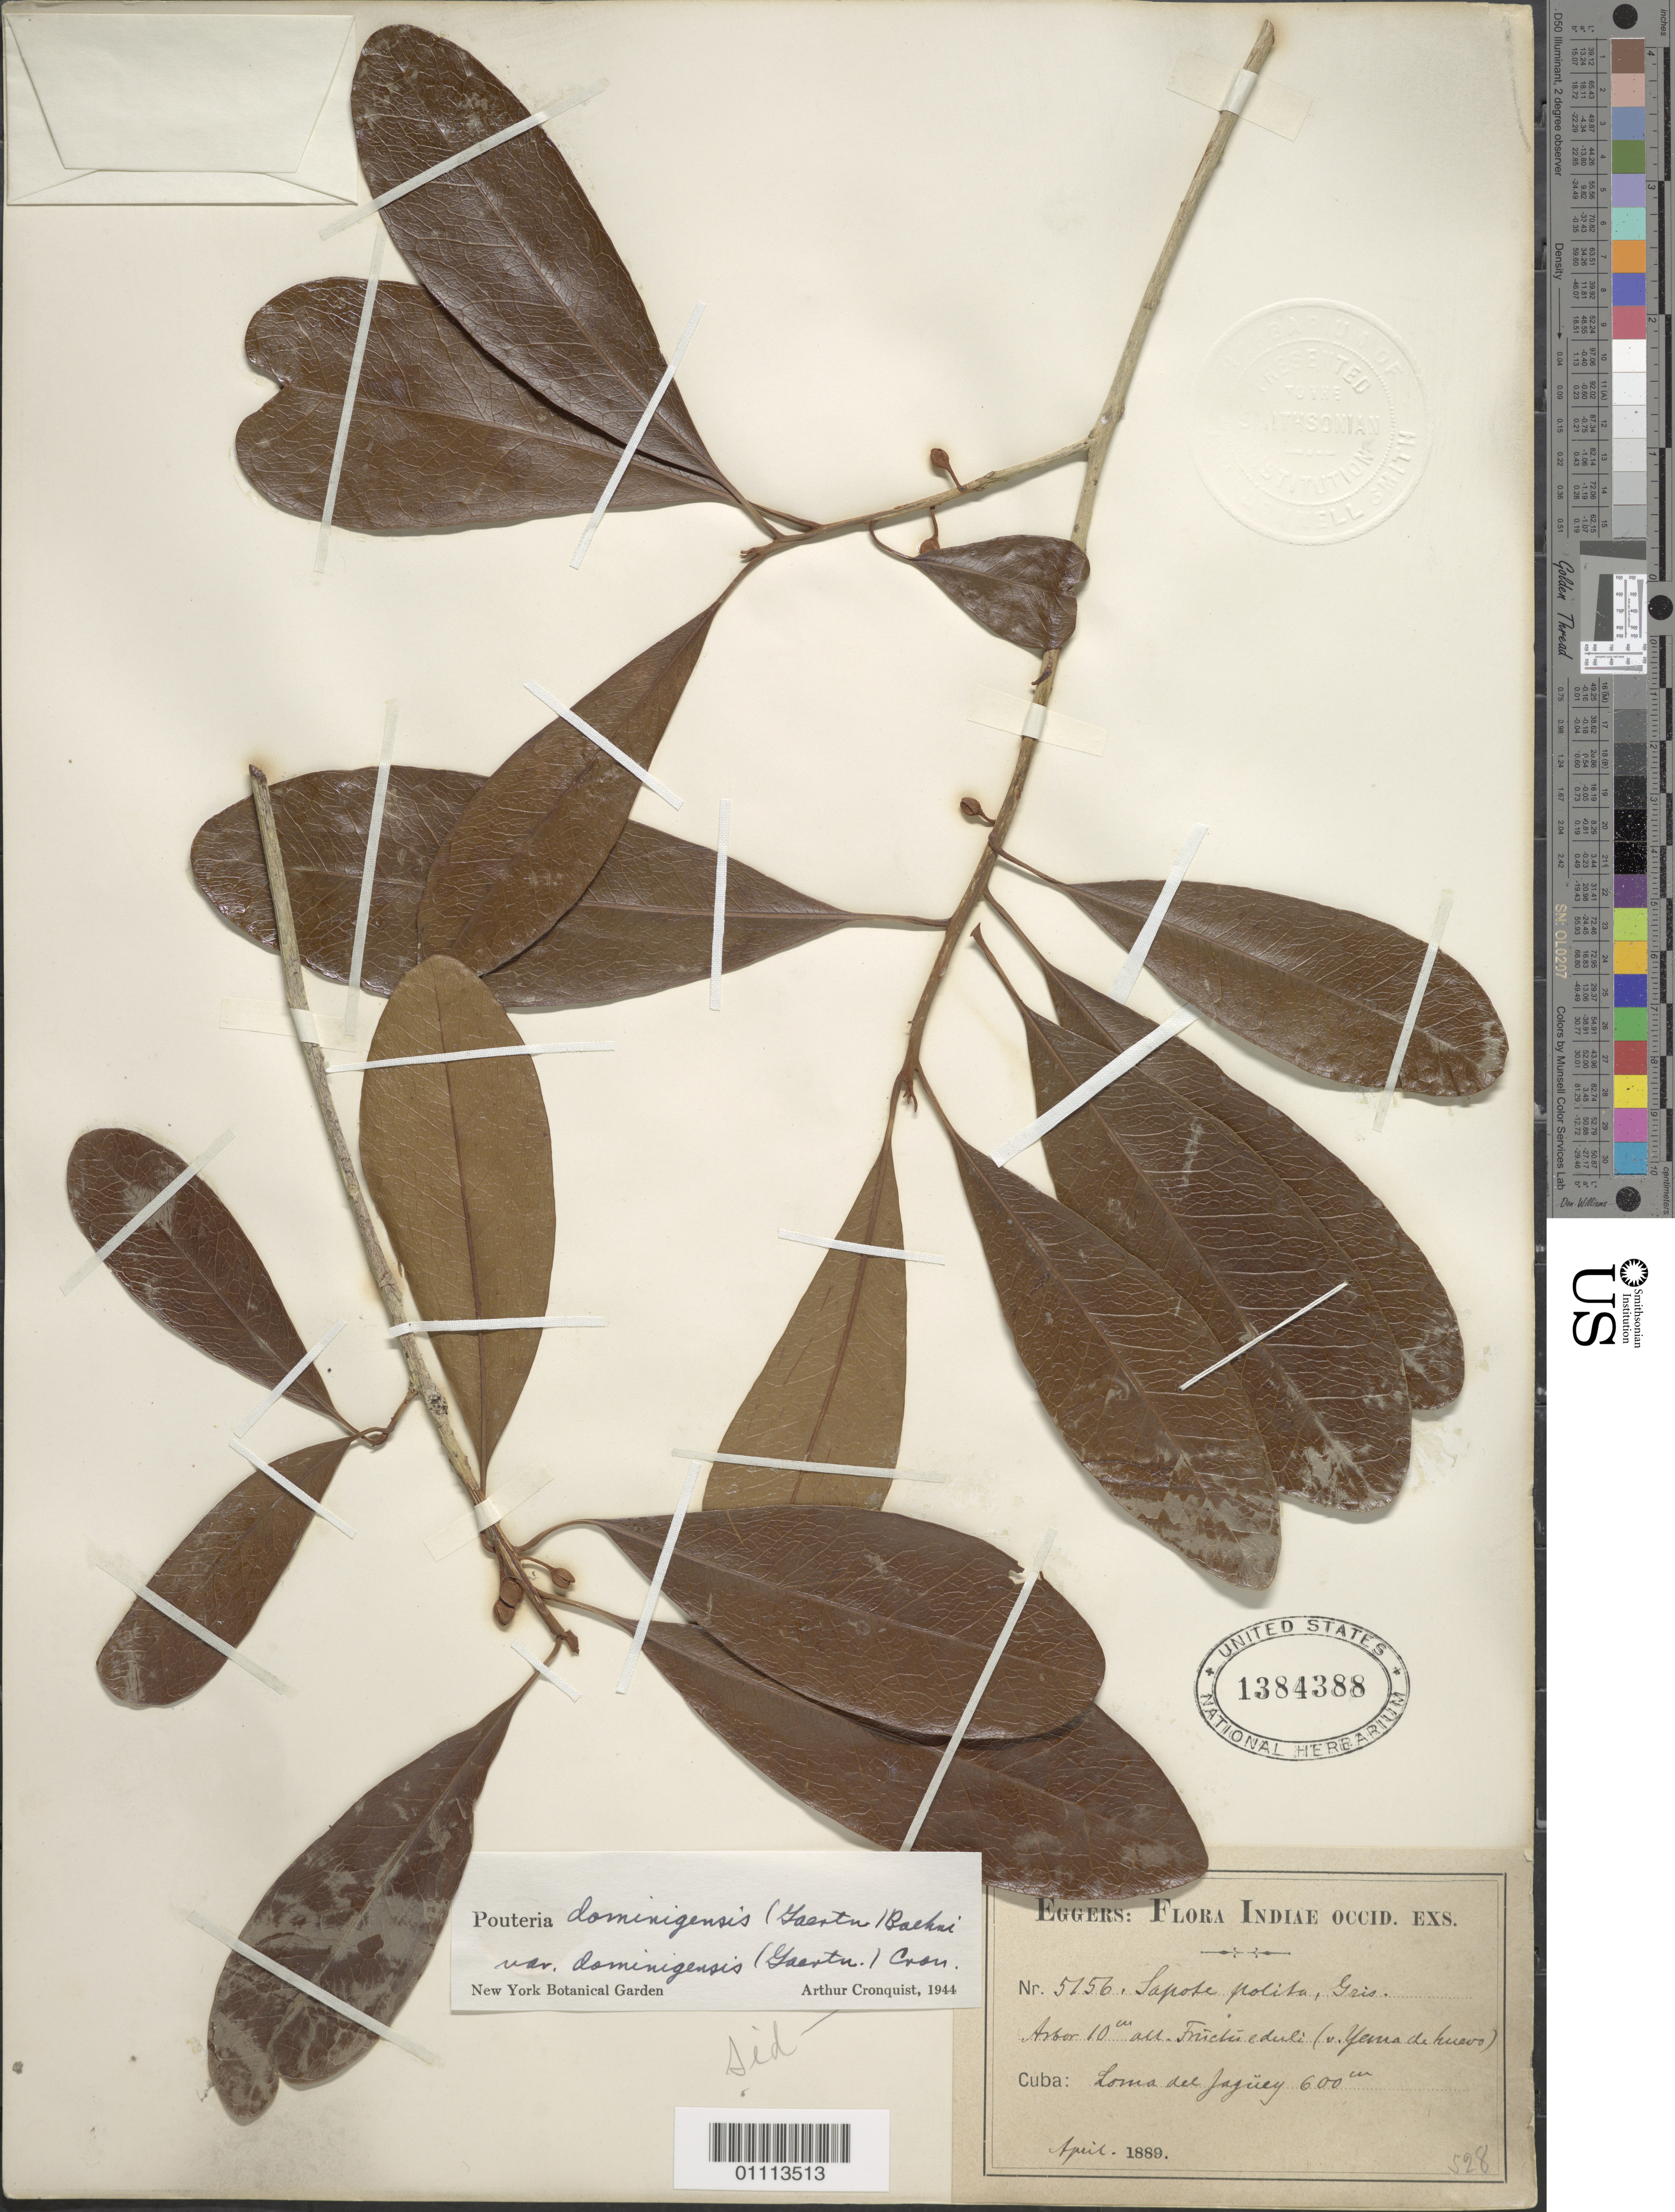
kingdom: Plantae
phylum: Tracheophyta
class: Magnoliopsida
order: Ericales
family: Sapotaceae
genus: Pouteria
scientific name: Pouteria domingensis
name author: (C.F. Gaertn.) Baehni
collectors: H. F. A. von Eggers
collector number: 5156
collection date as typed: Apr 1889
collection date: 1889-04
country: Cuba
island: Cuba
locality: Loma del Jaguey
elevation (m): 600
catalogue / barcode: US 1384388